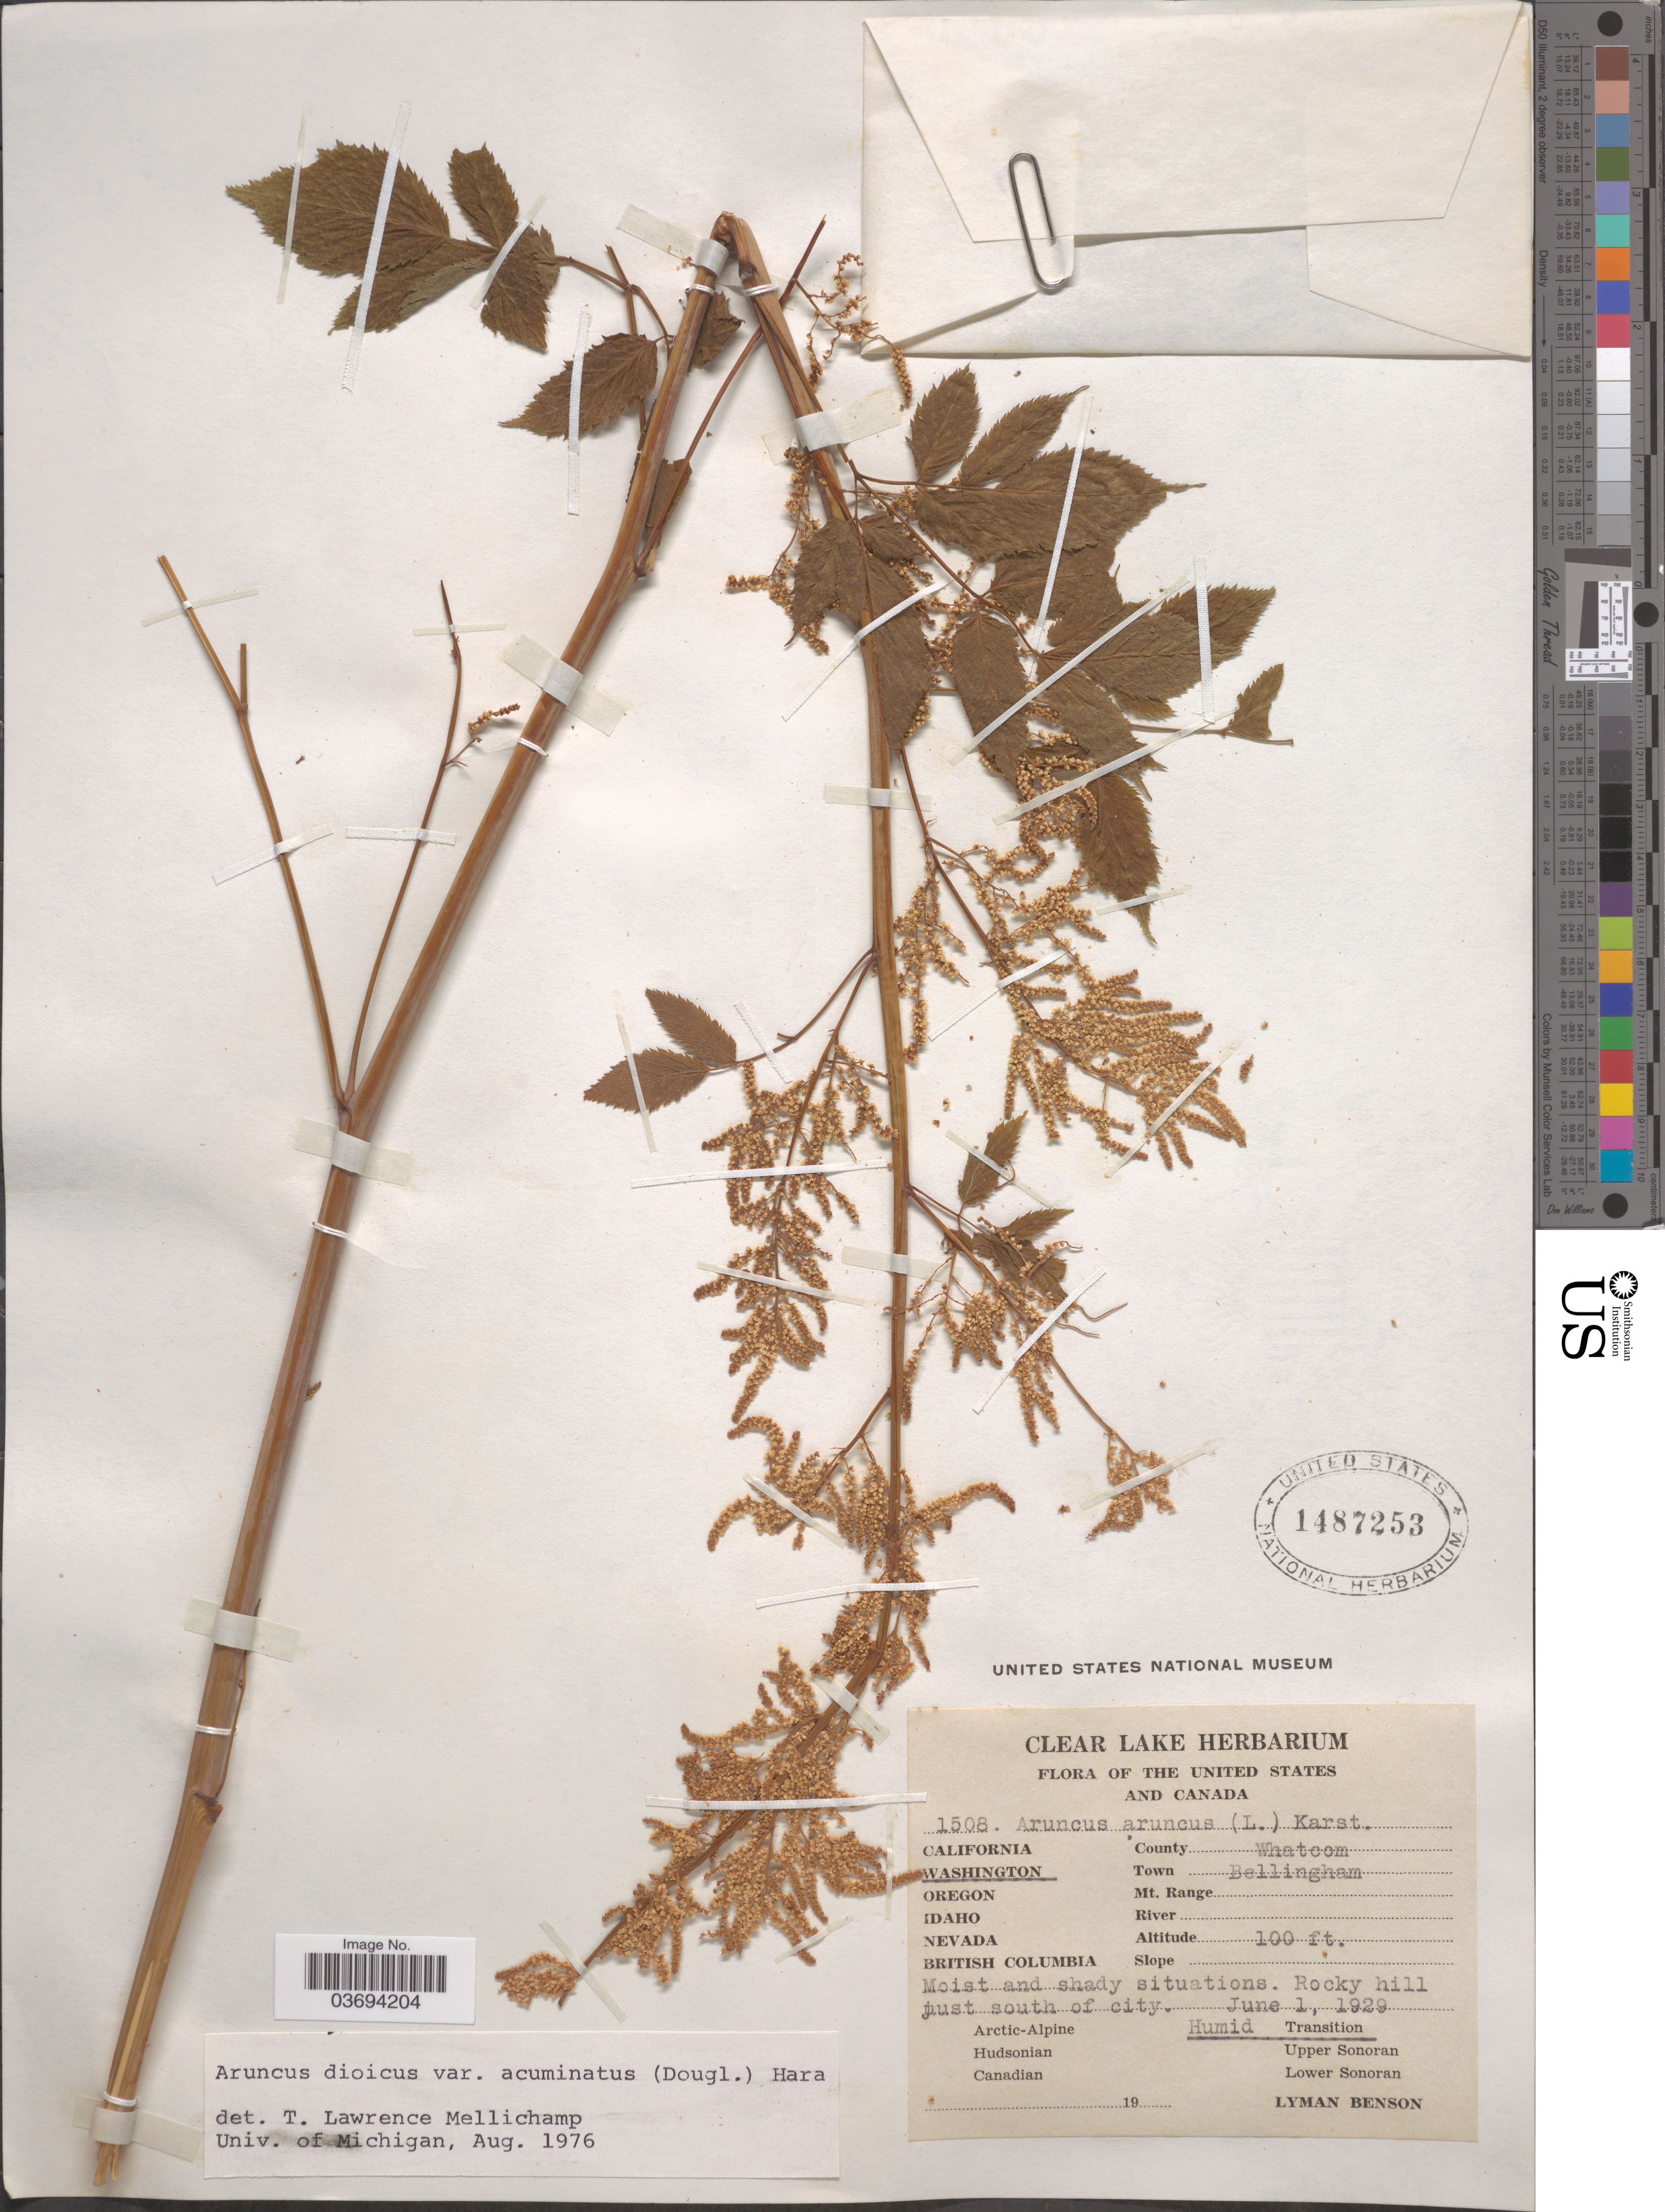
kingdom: Plantae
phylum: Tracheophyta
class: Magnoliopsida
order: Rosales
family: Rosaceae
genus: Aruncus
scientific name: Aruncus dioicus var. acuminatus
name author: (Rydb.) H. Hara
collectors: L. D. Benson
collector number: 1508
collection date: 1929-06-01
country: United States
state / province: Washington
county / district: Whatcom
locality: Whatcom County. Bellingham Town. Rocky hill just south of city.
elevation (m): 30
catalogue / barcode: US 1487253